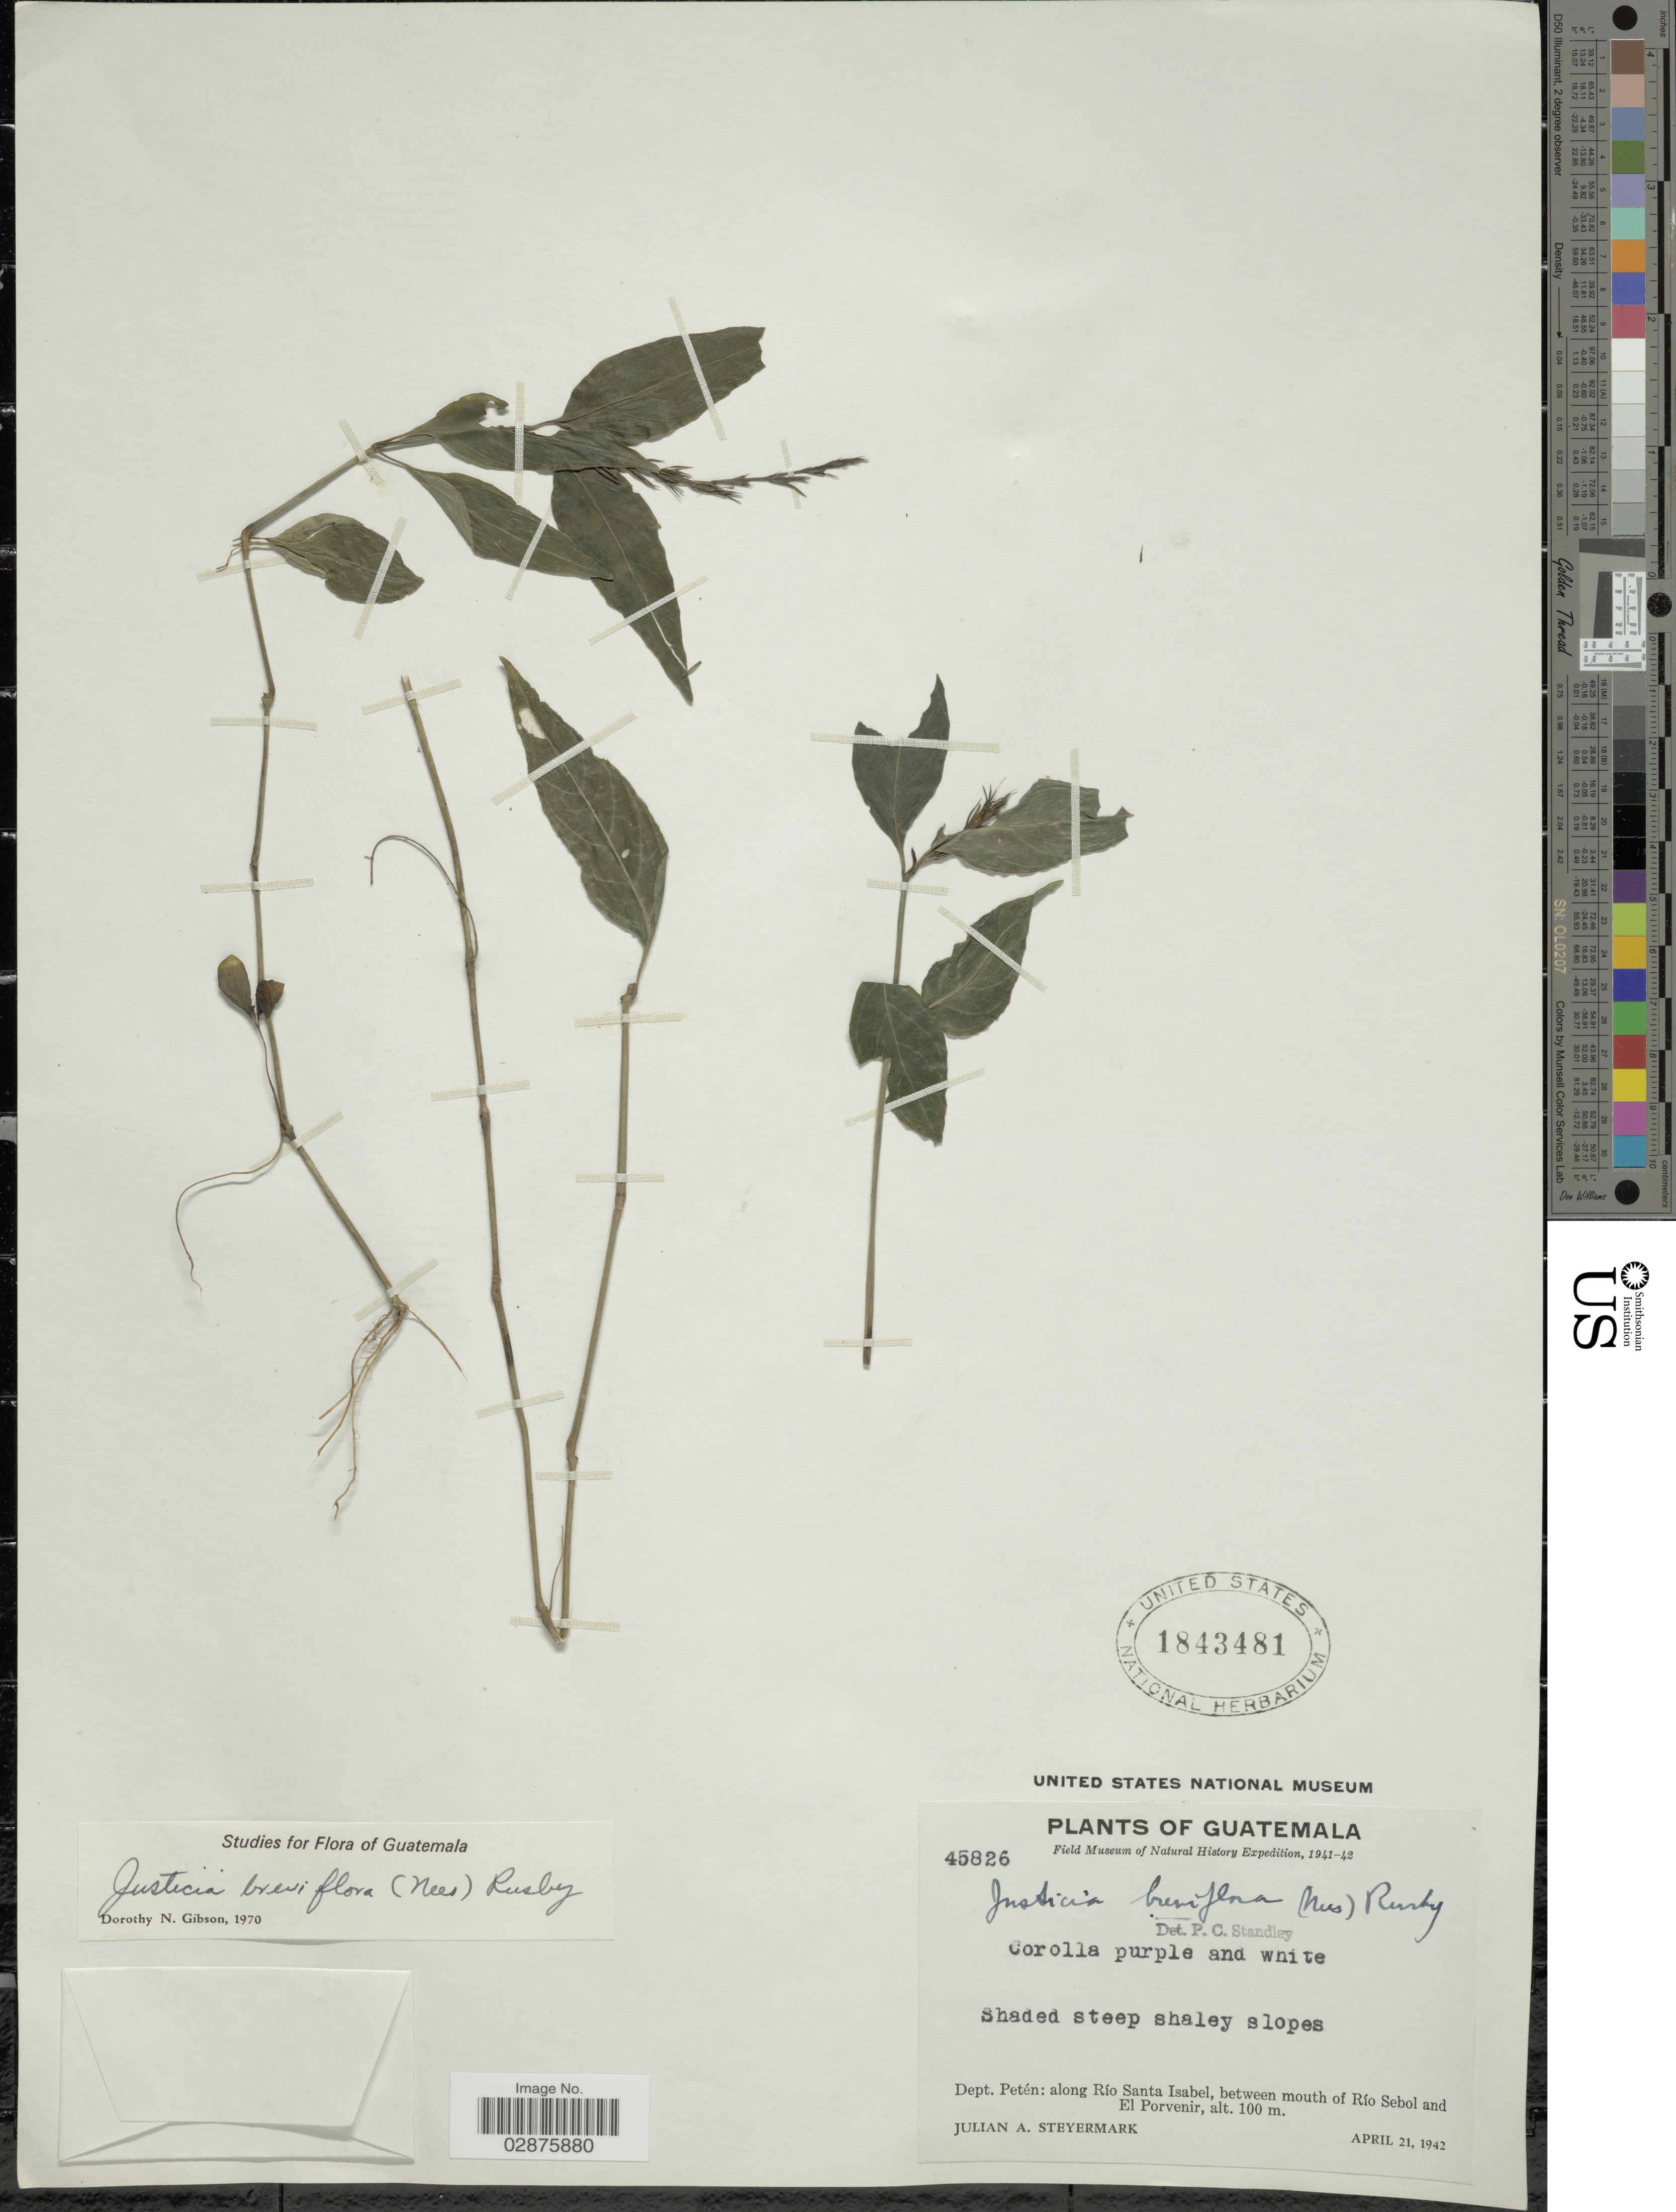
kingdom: Plantae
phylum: Tracheophyta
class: Magnoliopsida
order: Lamiales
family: Acanthaceae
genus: Justicia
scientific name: Justicia breviflora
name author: (Nees) Rusby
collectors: J. Steyermark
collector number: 45826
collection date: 1942-04-21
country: Guatemala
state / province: El Petén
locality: Dept. Petén, along Río Santa Isabel, between mouth of Río Sebol and El Porvenir.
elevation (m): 100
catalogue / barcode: US 1843481